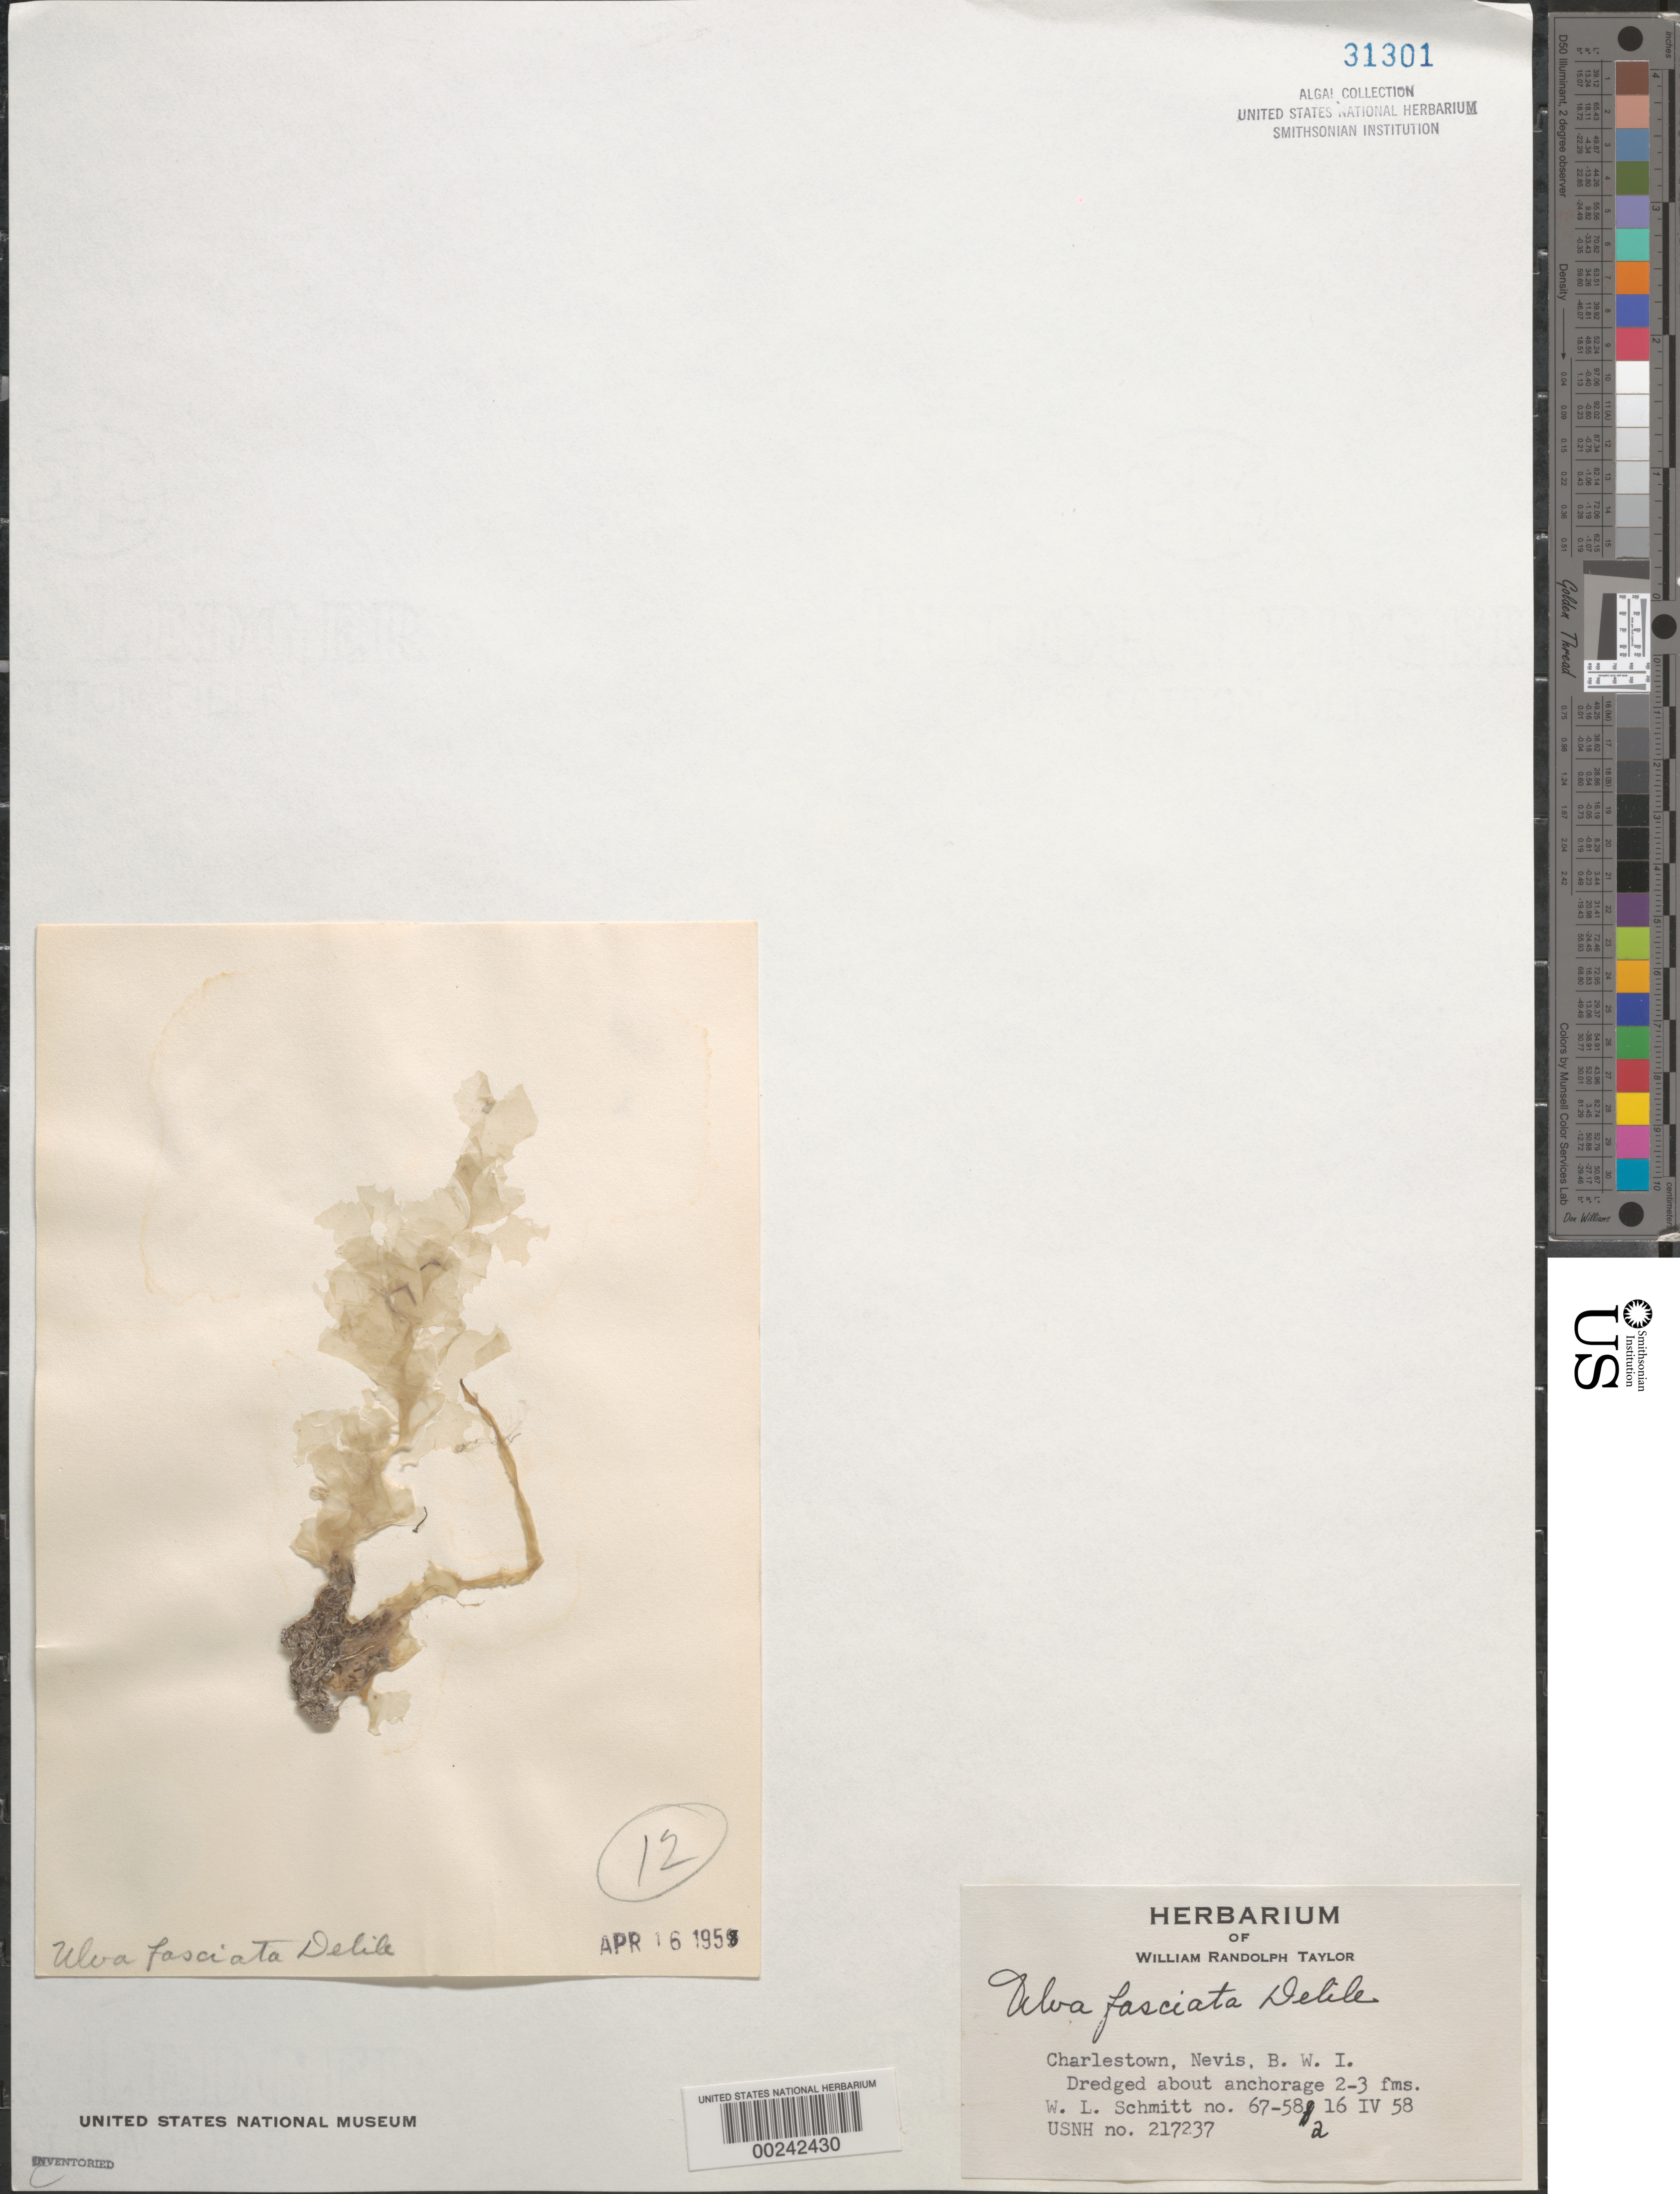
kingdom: Plantae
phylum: Chlorophyta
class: Ulvophyceae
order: Ulvales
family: Ulvaceae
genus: Ulva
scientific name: Ulva lactuca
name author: L.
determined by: Algae name updating Project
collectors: W. L. Schmitt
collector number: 67-58a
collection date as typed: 16 Apr 1958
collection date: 1958-04-16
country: St. Christopher-Nevis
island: Nevis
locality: Charlestown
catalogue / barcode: US 31301